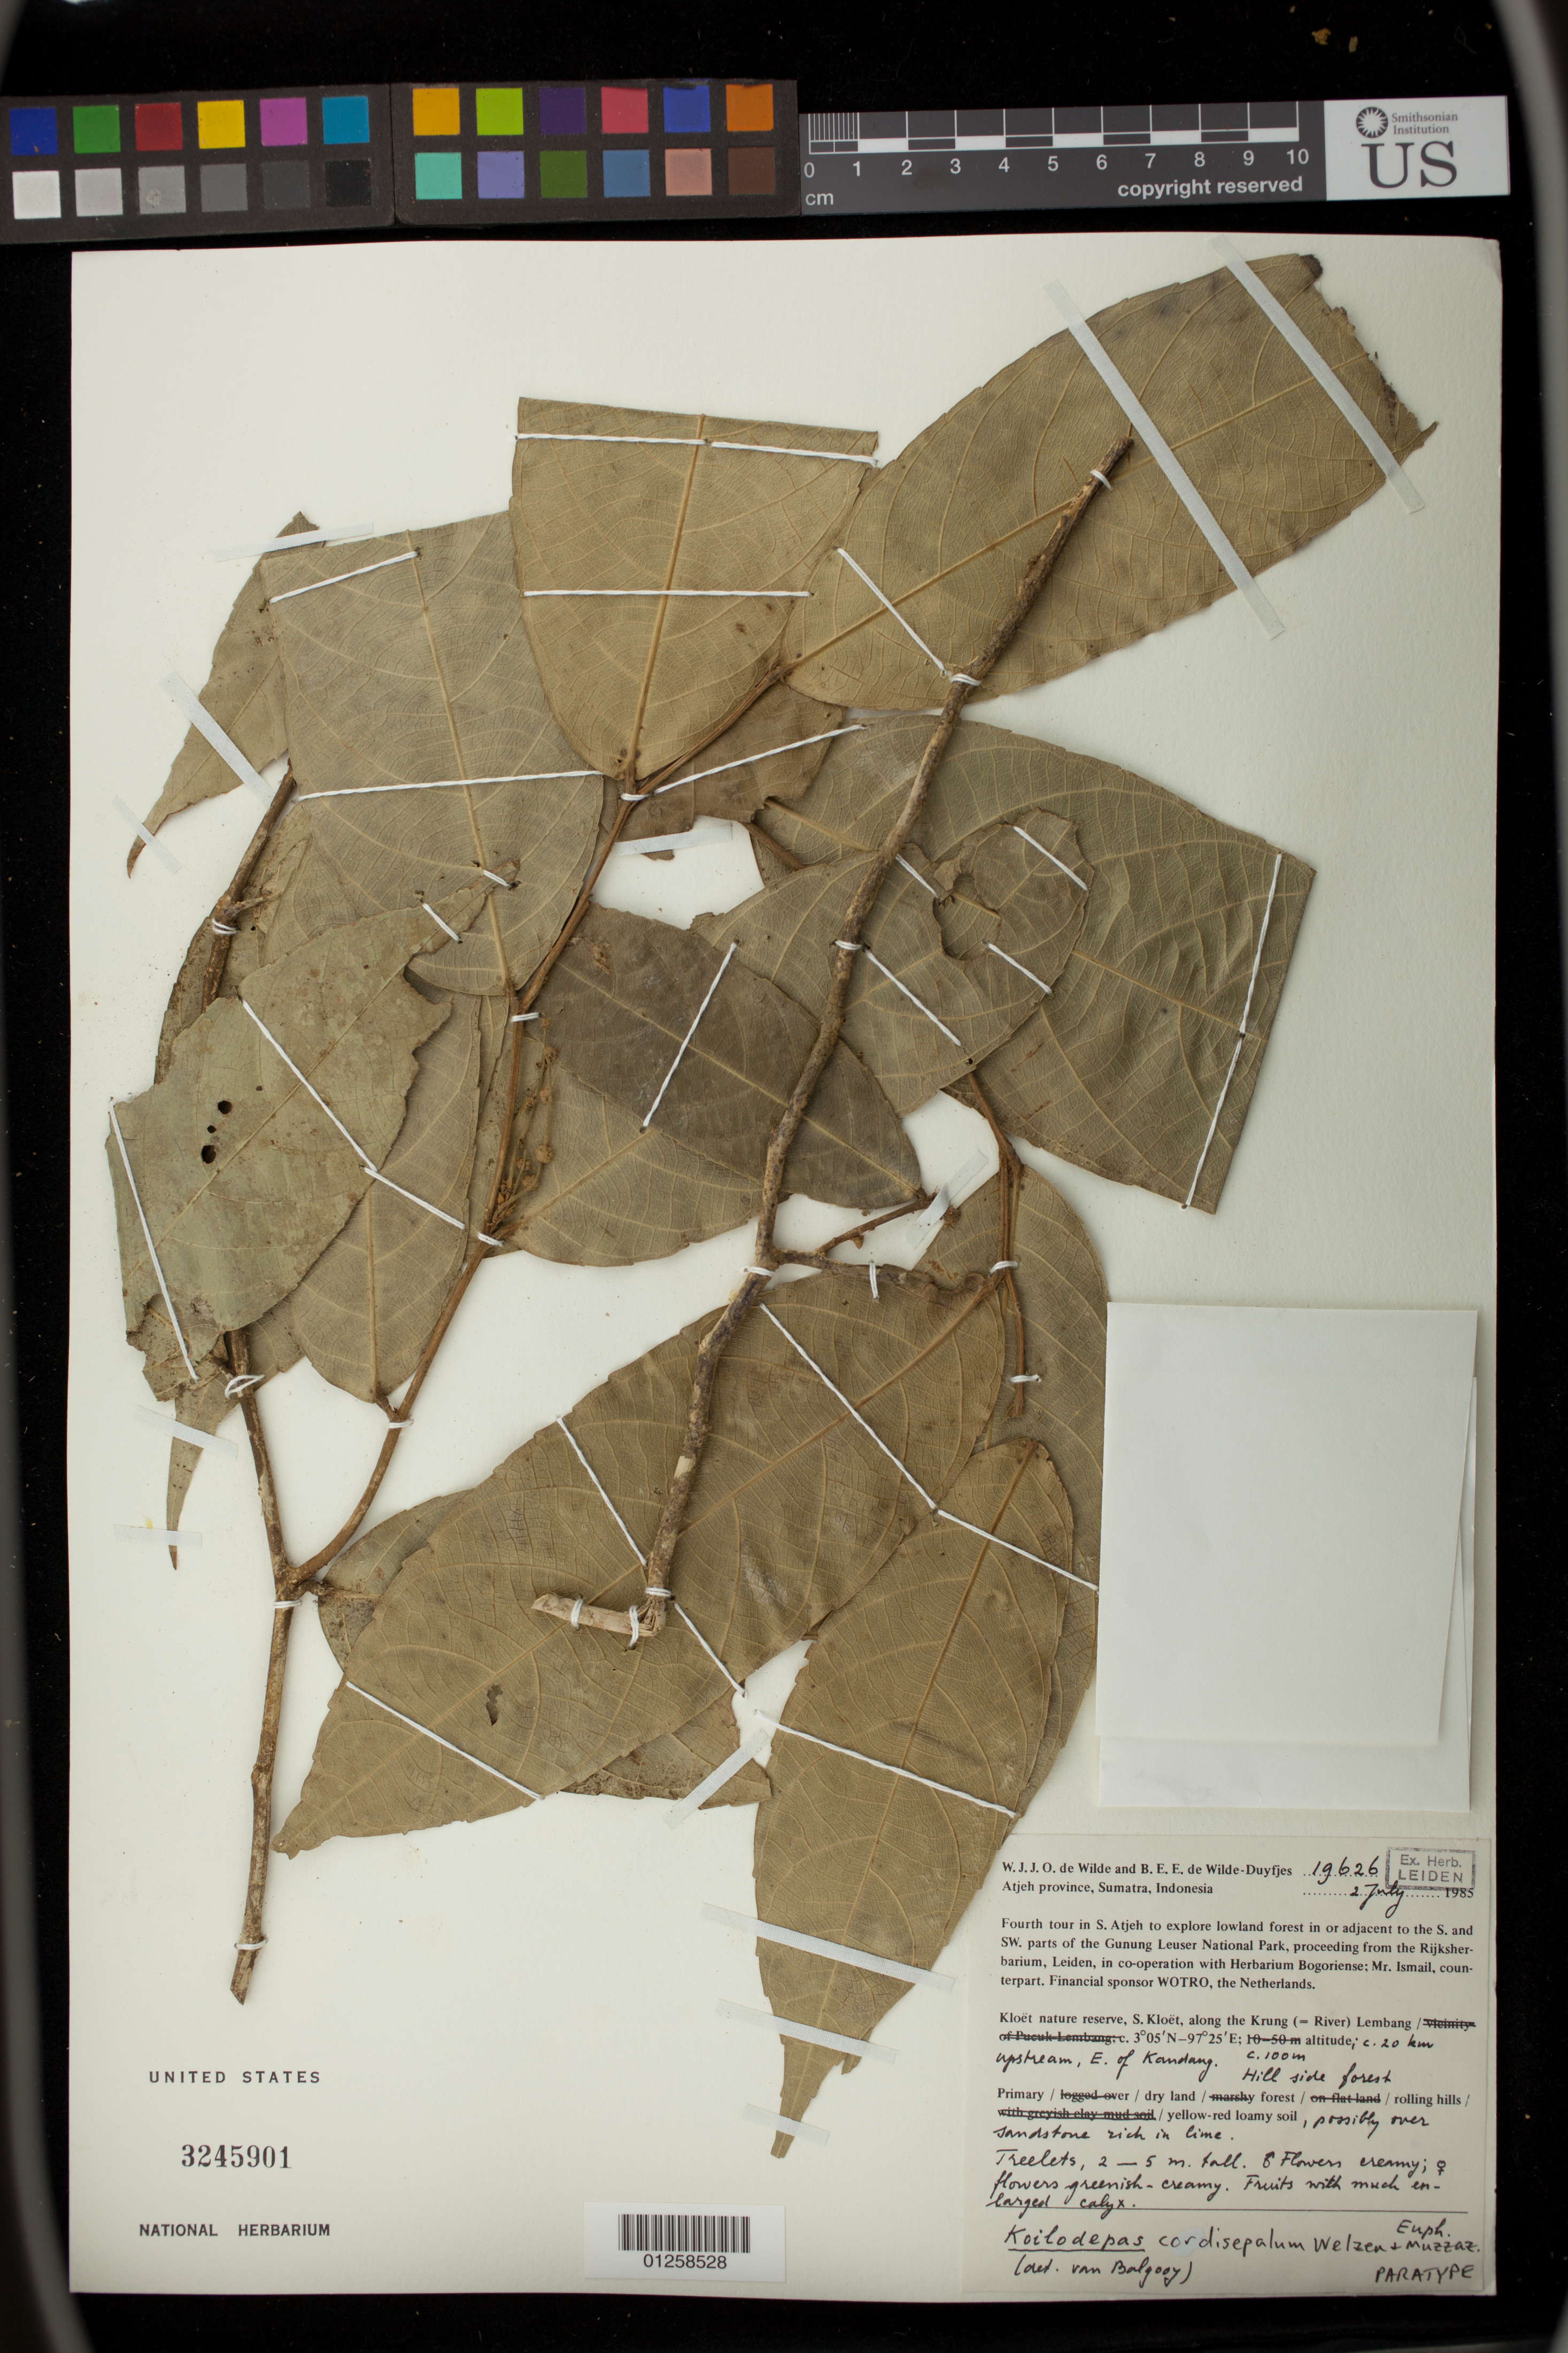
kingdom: Plantae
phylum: Tracheophyta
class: Magnoliopsida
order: Malpighiales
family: Euphorbiaceae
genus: Koilodepas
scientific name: Koilodepas cordisepalum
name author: Welzen & Muzzazinah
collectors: W. J. de Wilde & B. E. de Wilde-Duyfjes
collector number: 19626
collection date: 1985-07-02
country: Indonesia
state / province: Sumatra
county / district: Aceh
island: Sumatra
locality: Sumatra, Kloet nature reserve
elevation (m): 100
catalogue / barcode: US 3245901